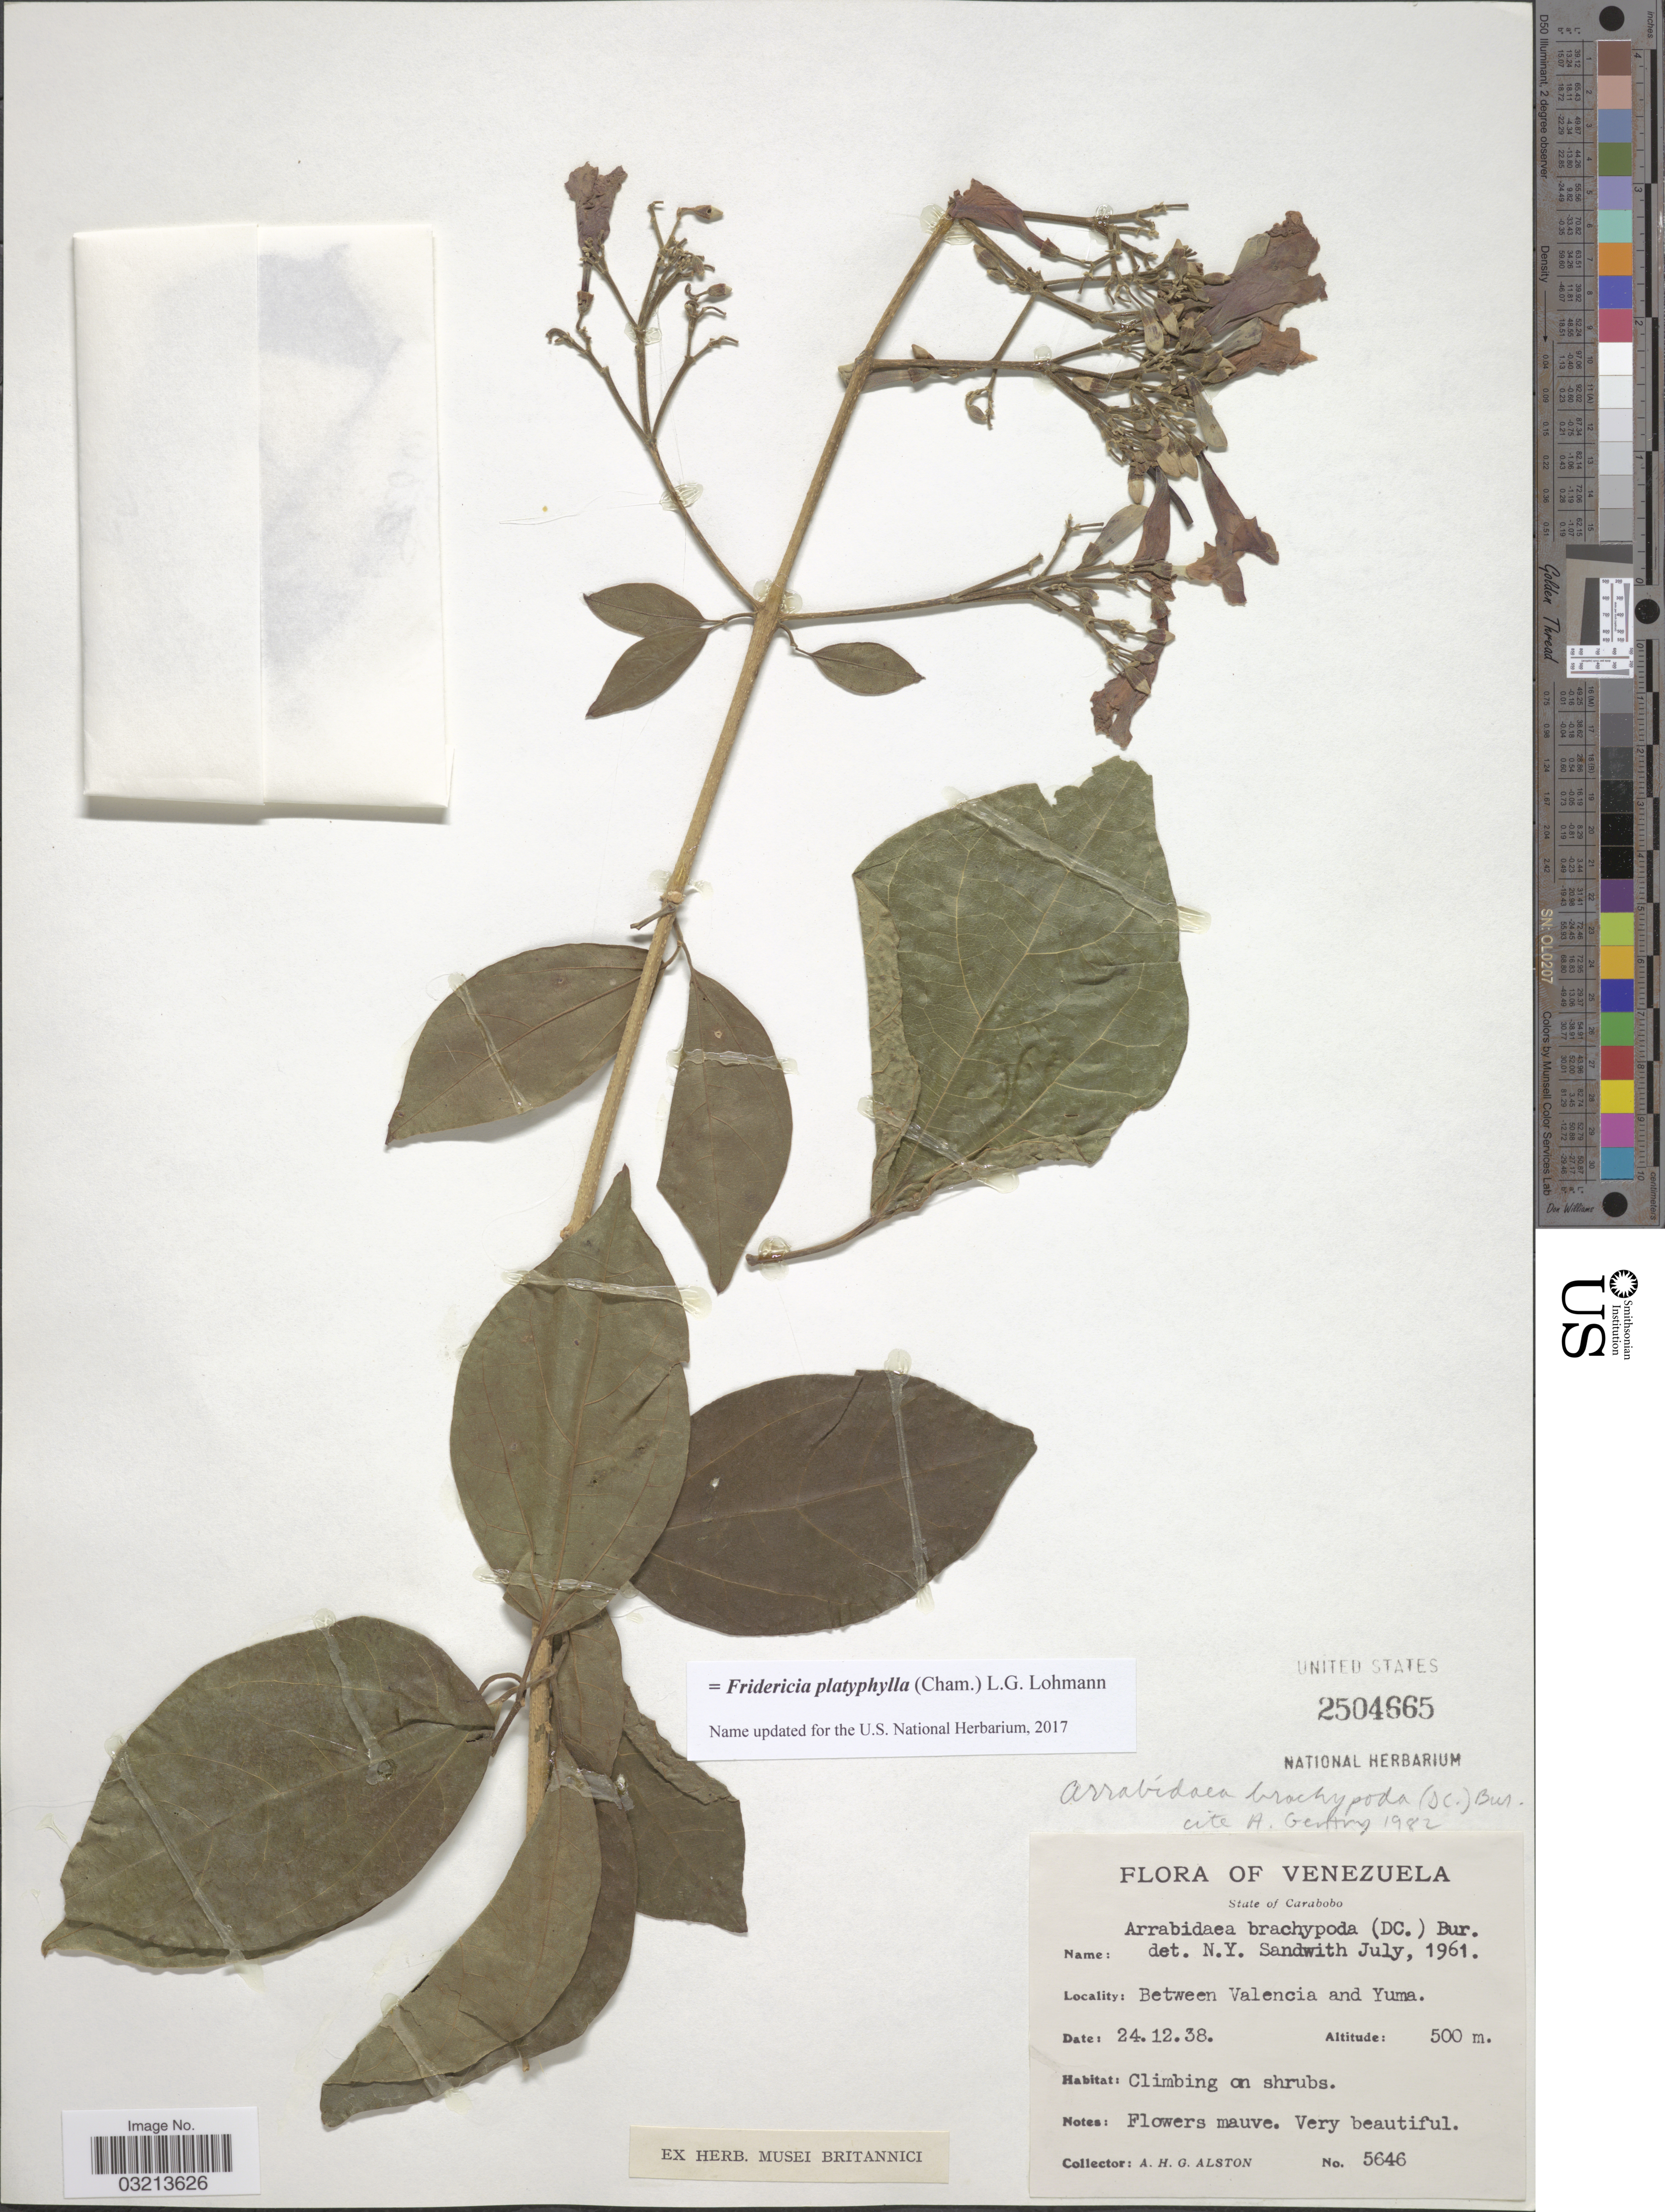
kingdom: Plantae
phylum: Tracheophyta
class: Magnoliopsida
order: Lamiales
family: Bignoniaceae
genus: Fridericia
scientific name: Fridericia platyphylla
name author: (Cham.) L.G. Lohmann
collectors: A. H. Alston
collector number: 5646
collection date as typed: Transcribed d/m/y: 24/12/38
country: Venezuela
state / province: Carabobo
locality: Between Valencia and Yuma.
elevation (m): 500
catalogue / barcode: US 2504665